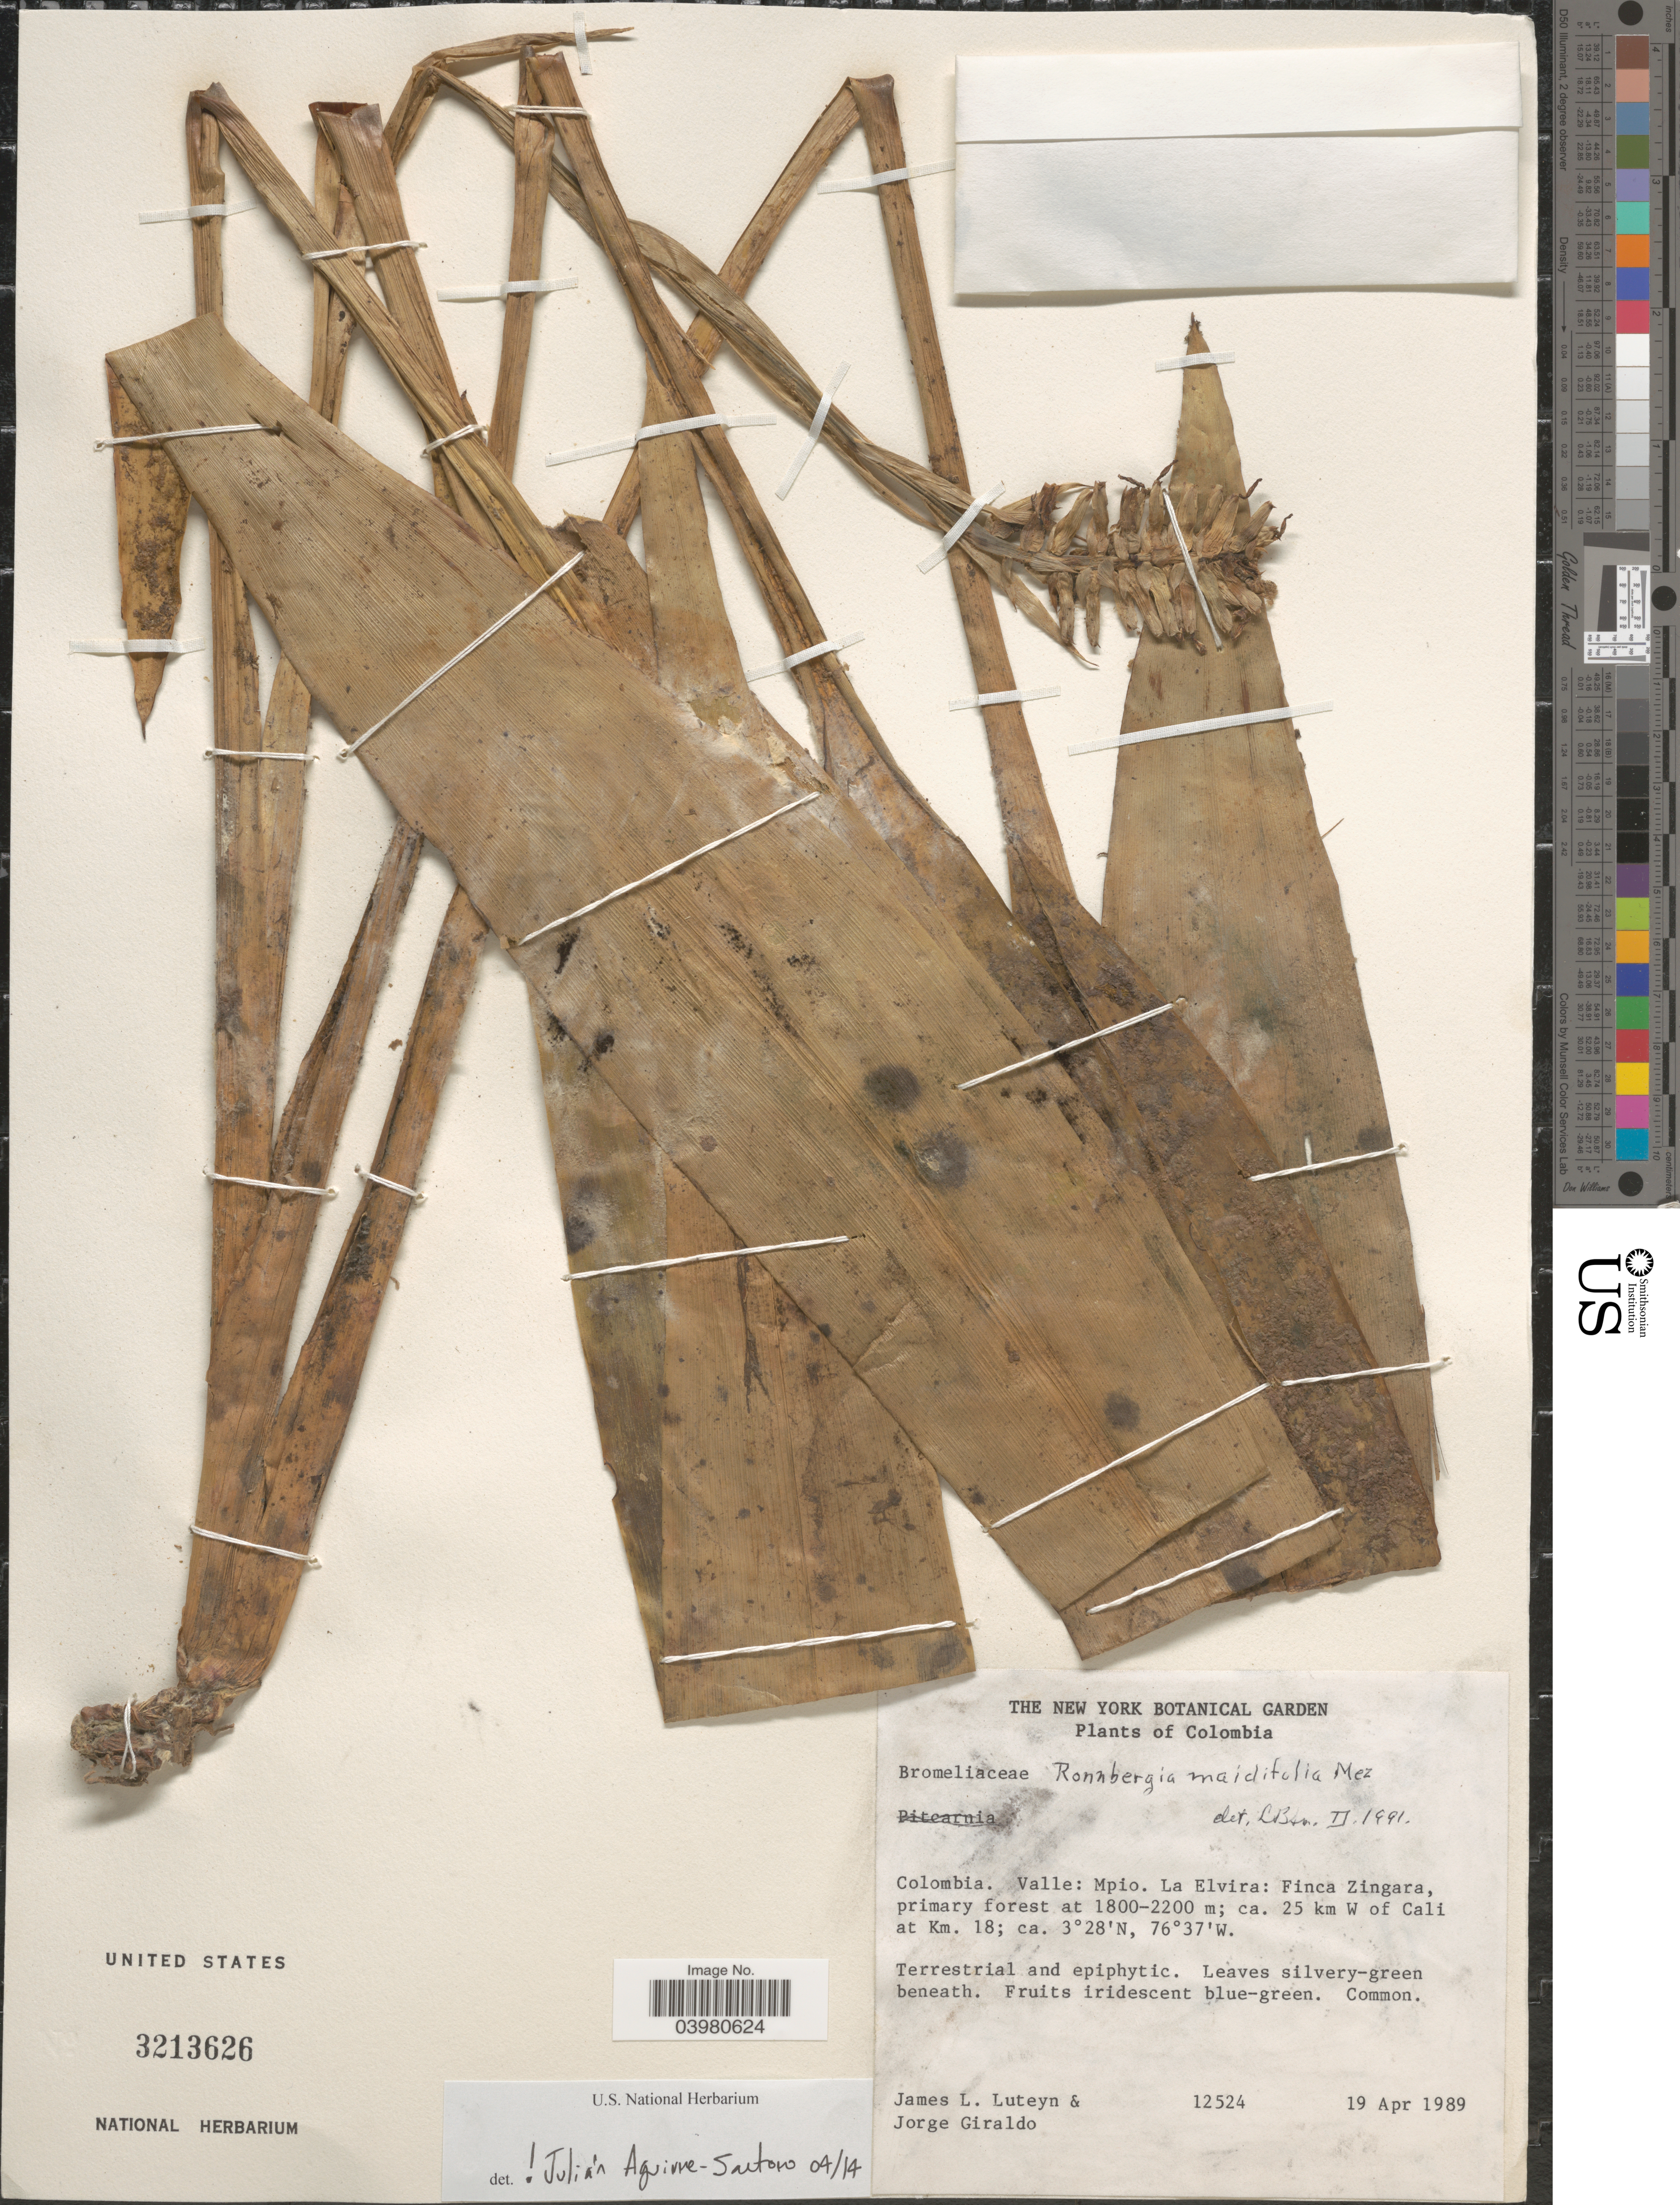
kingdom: Plantae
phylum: Tracheophyta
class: Liliopsida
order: Poales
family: Bromeliaceae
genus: Ronnbergia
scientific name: Ronnbergia maidifolia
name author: Mez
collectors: J. L. Luteyn & J. Giraldo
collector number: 12524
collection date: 1989-09-19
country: Colombia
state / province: Valle del Cauca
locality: Valle: Mpio. La Elvira: Finca Zingara, primary forest; ca. 25 km W of Cali at Km. 18.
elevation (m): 1800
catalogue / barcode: US 3213626